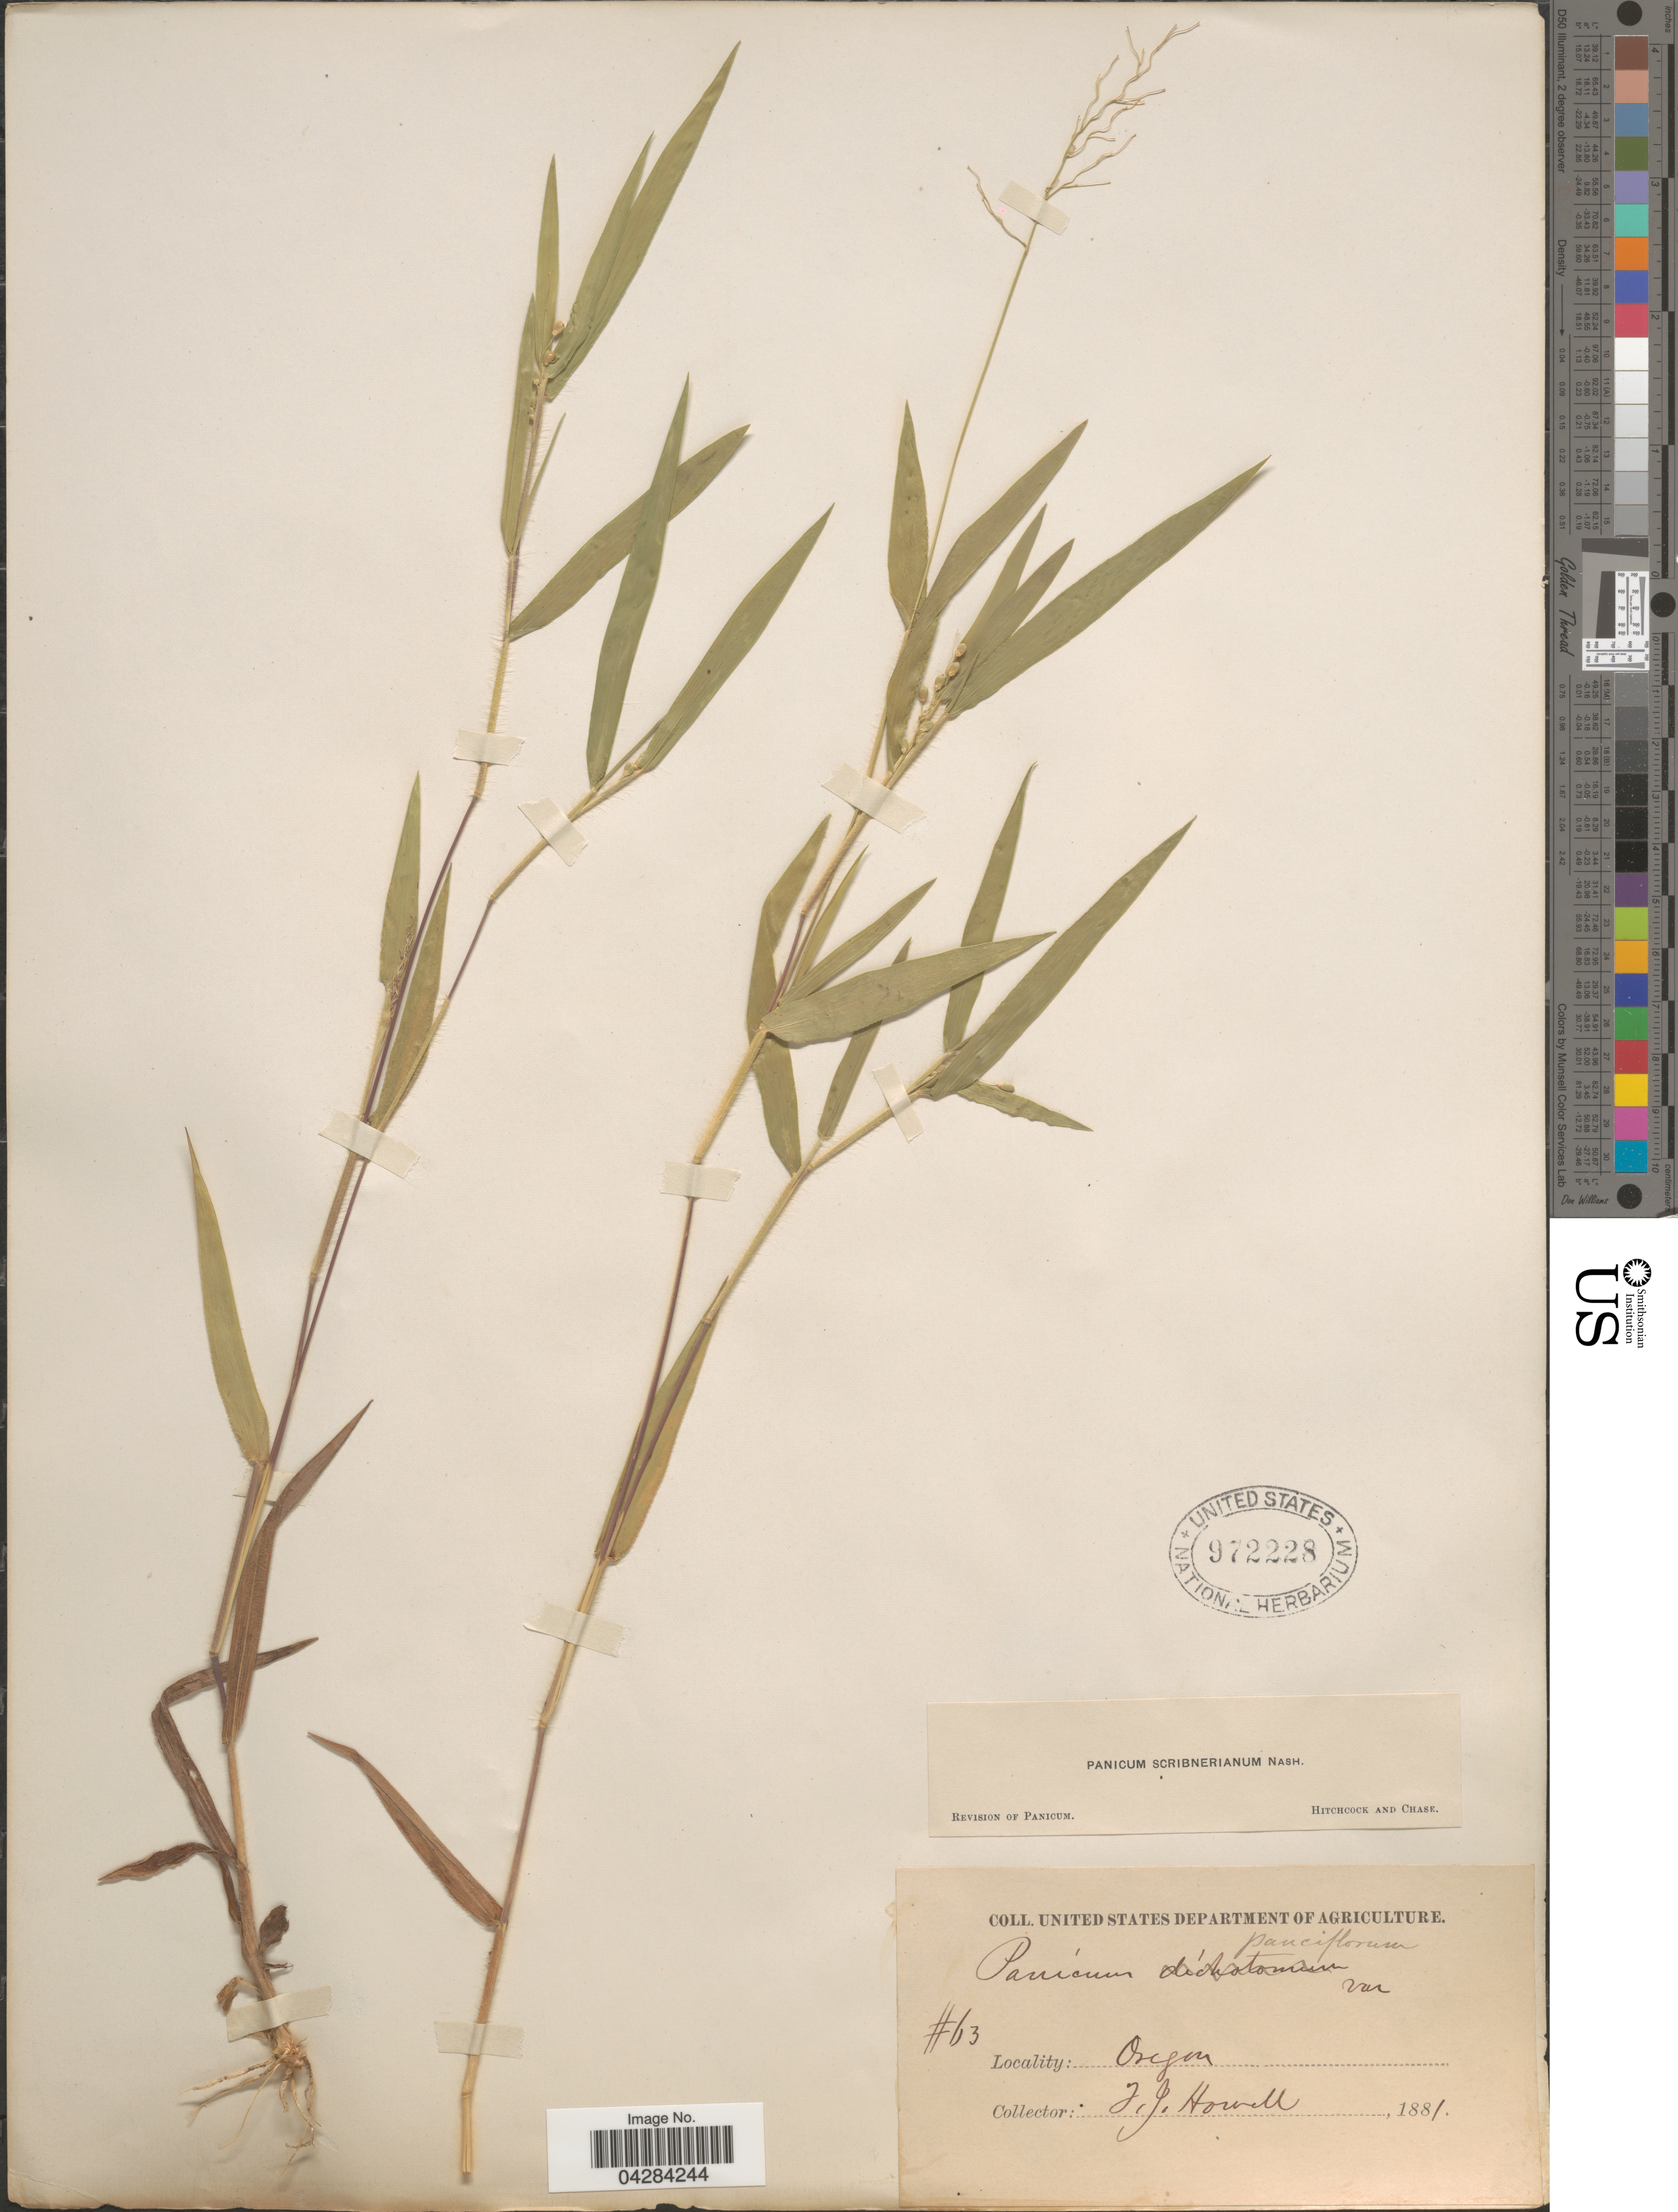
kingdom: Plantae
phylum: Tracheophyta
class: Liliopsida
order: Poales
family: Poaceae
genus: Dichanthelium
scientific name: Dichanthelium oligosanthes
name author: (Schult.) Gould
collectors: T. J. Howell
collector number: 63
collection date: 1881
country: United States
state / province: Oregon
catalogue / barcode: US 972228